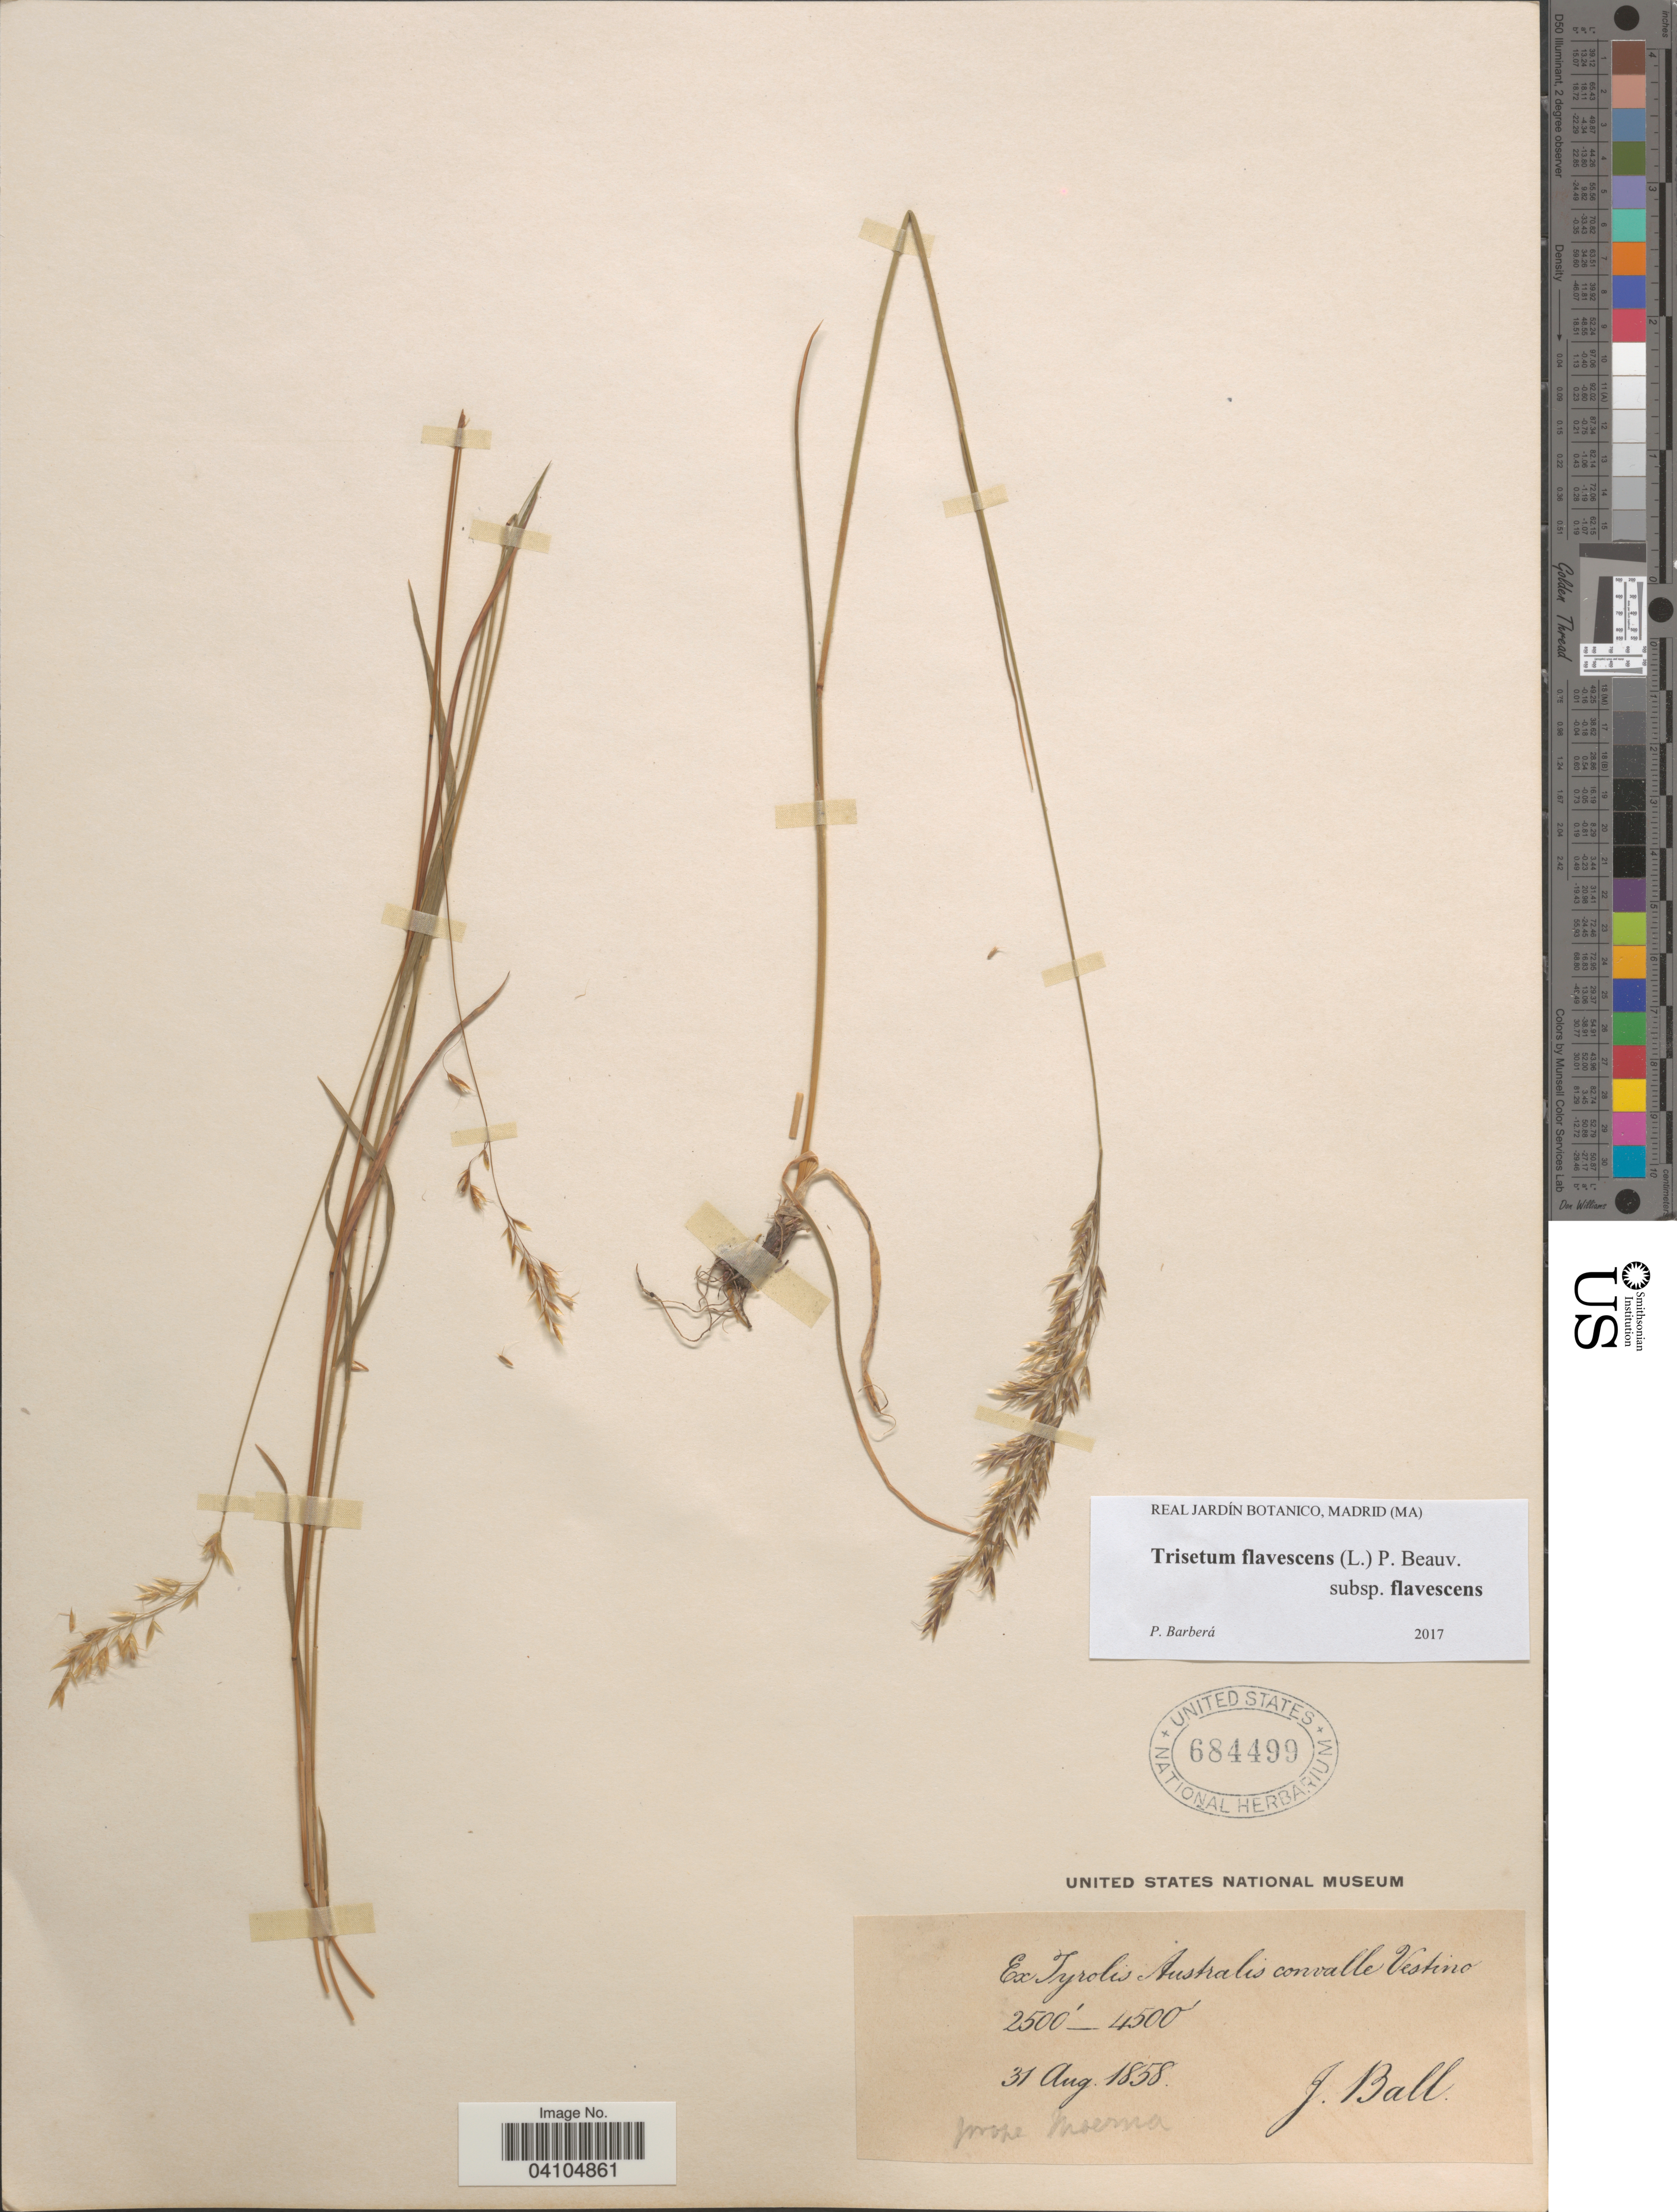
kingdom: Plantae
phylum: Tracheophyta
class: Liliopsida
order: Poales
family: Poaceae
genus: Trisetum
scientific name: Trisetum flavescens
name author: (L.) P. Beauv.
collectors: J. Ball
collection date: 1858-08-31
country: Italy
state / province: Lombardy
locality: Ex Tyrolis Australis convalle Vestino. Prope Moerna.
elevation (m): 762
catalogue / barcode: US 684499